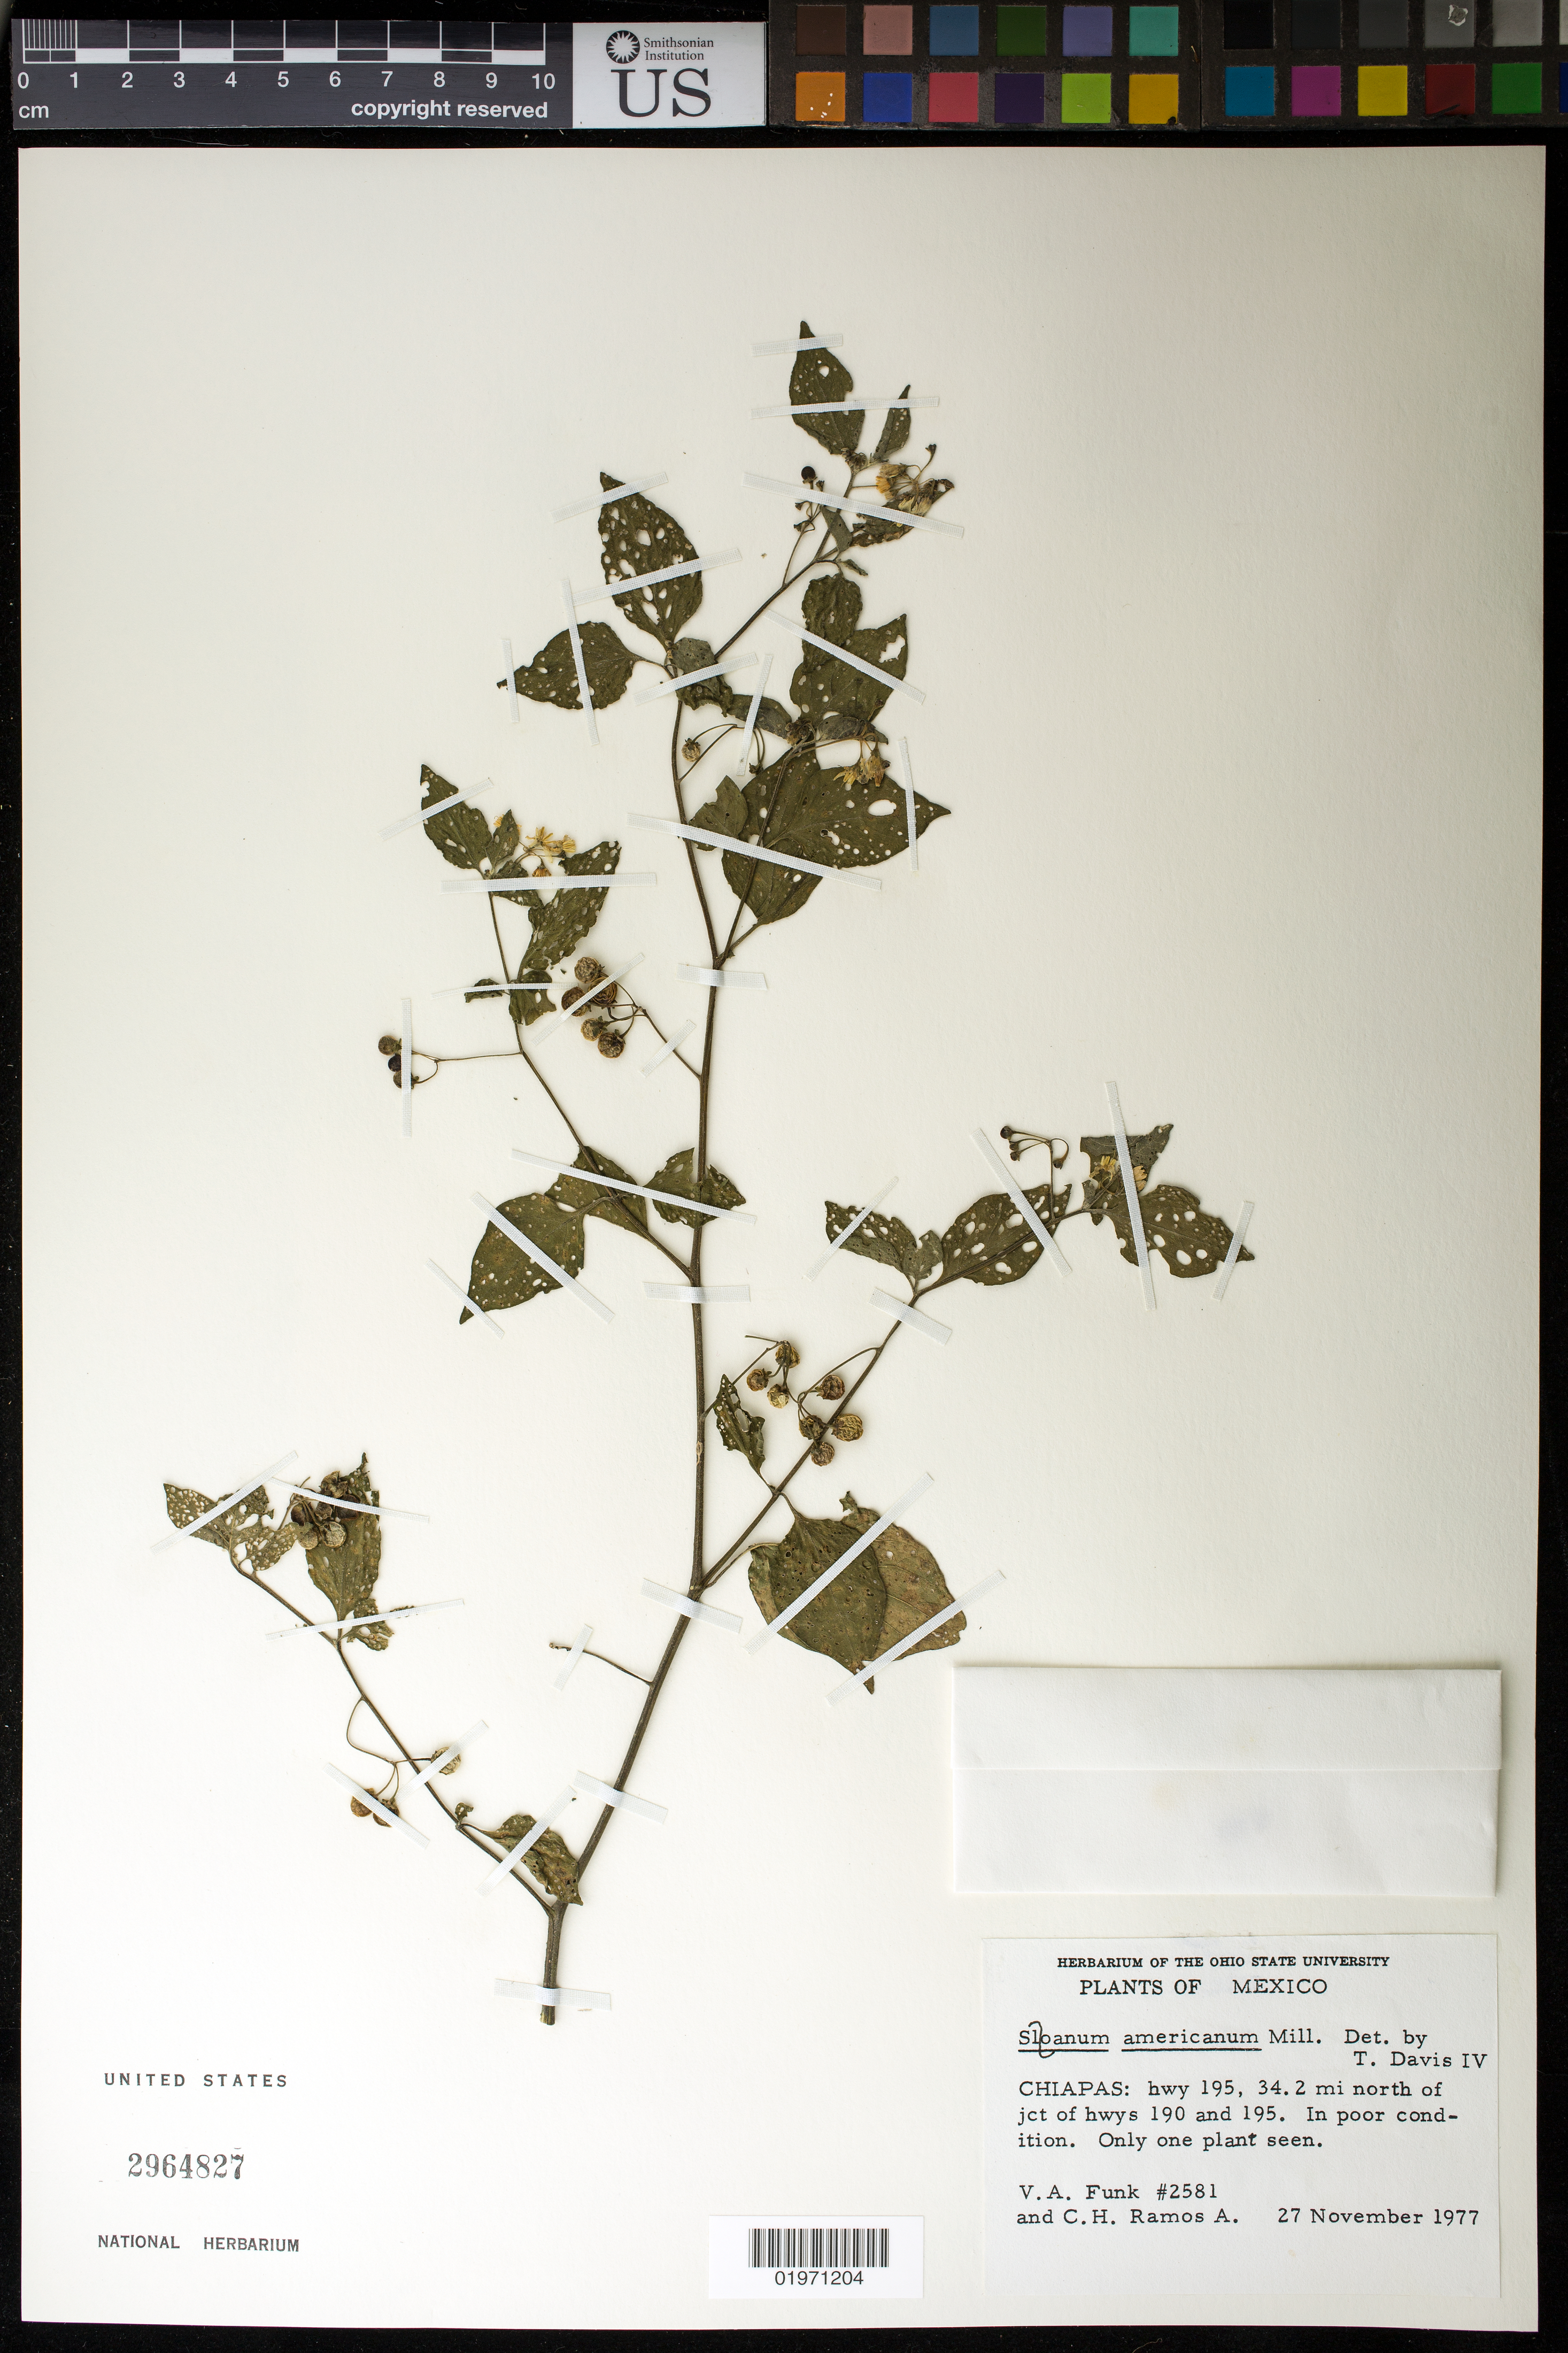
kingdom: Plantae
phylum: Tracheophyta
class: Magnoliopsida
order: Solanales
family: Solanaceae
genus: Solanum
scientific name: Solanum americanum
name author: Mill.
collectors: V. Funk & C. H. Ramos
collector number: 2581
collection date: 1977-11-27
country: Mexico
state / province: Chiapas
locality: Hwy 195, 34.2 mi north of jct of hwys 190 and 195.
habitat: Poor condition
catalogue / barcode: US 2964827